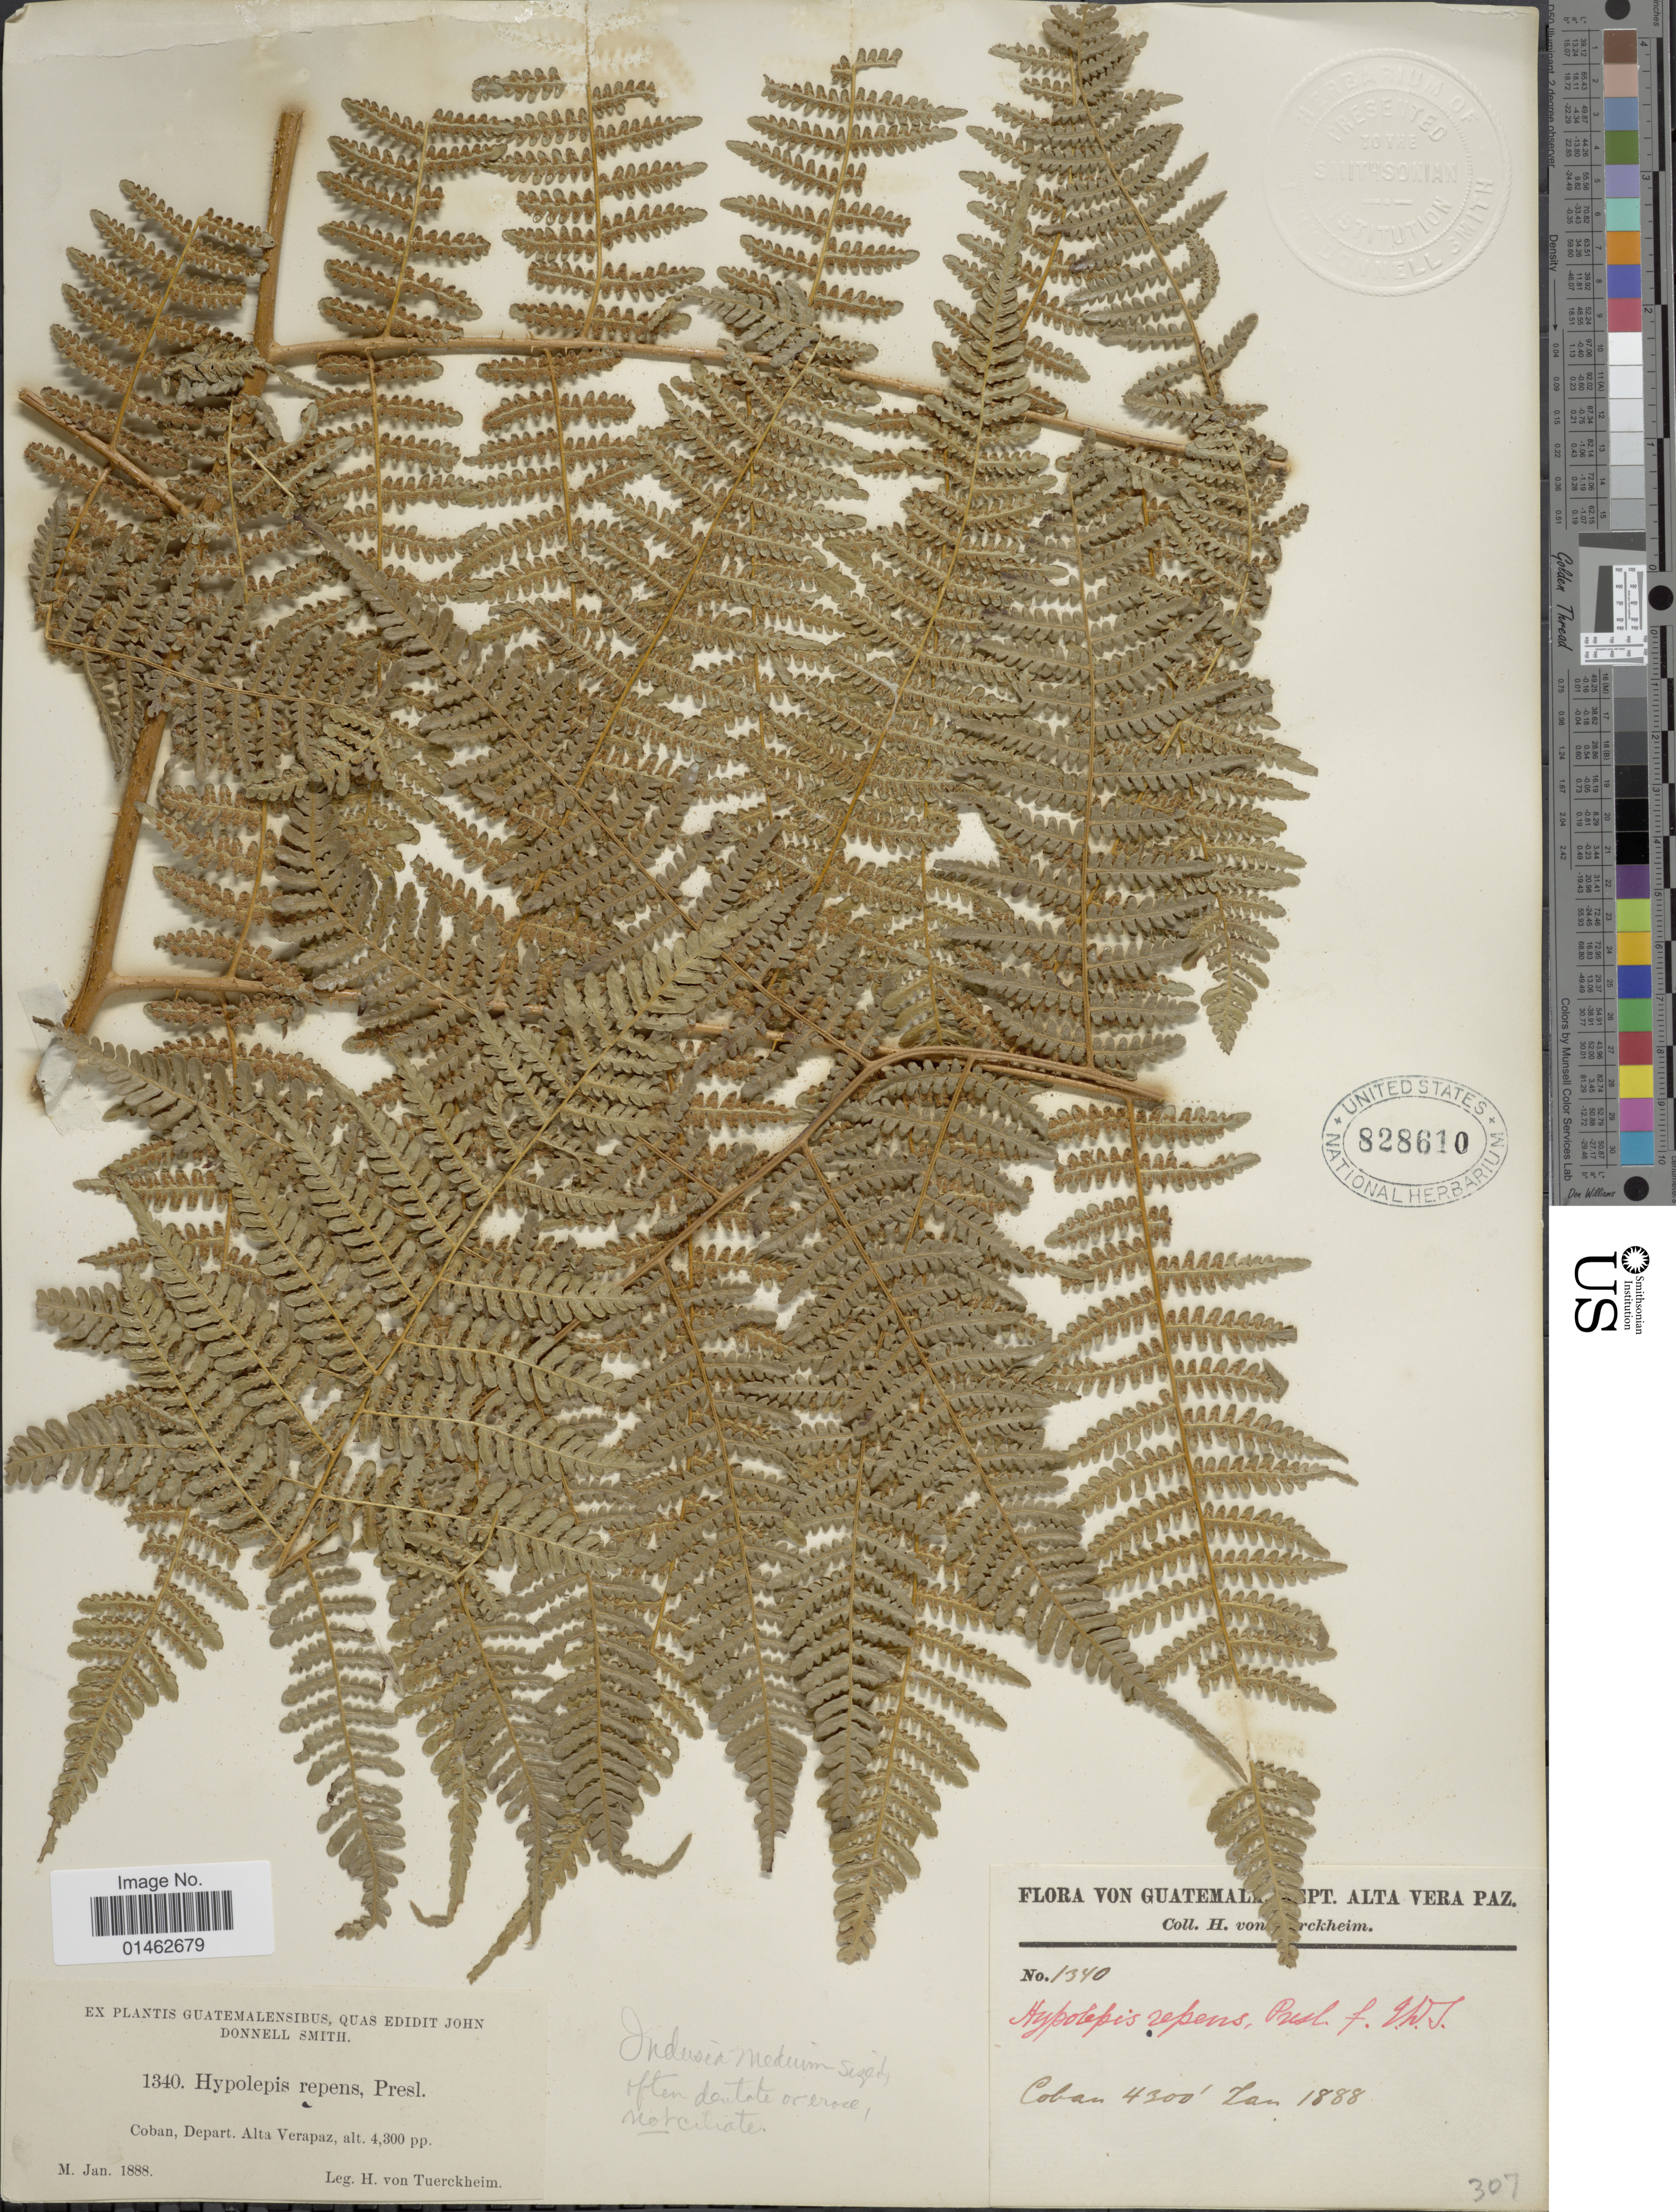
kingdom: Plantae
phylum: Tracheophyta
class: Polypodiopsida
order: Polypodiales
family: Dennstaedtiaceae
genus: Hypolepis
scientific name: Hypolepis repens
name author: (L.) C. Presl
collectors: H. von Türckheim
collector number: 1340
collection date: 1888-01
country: Guatemala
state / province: Alta Verapaz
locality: Coban, Depart Alta Verapaz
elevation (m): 1311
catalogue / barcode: US 828610